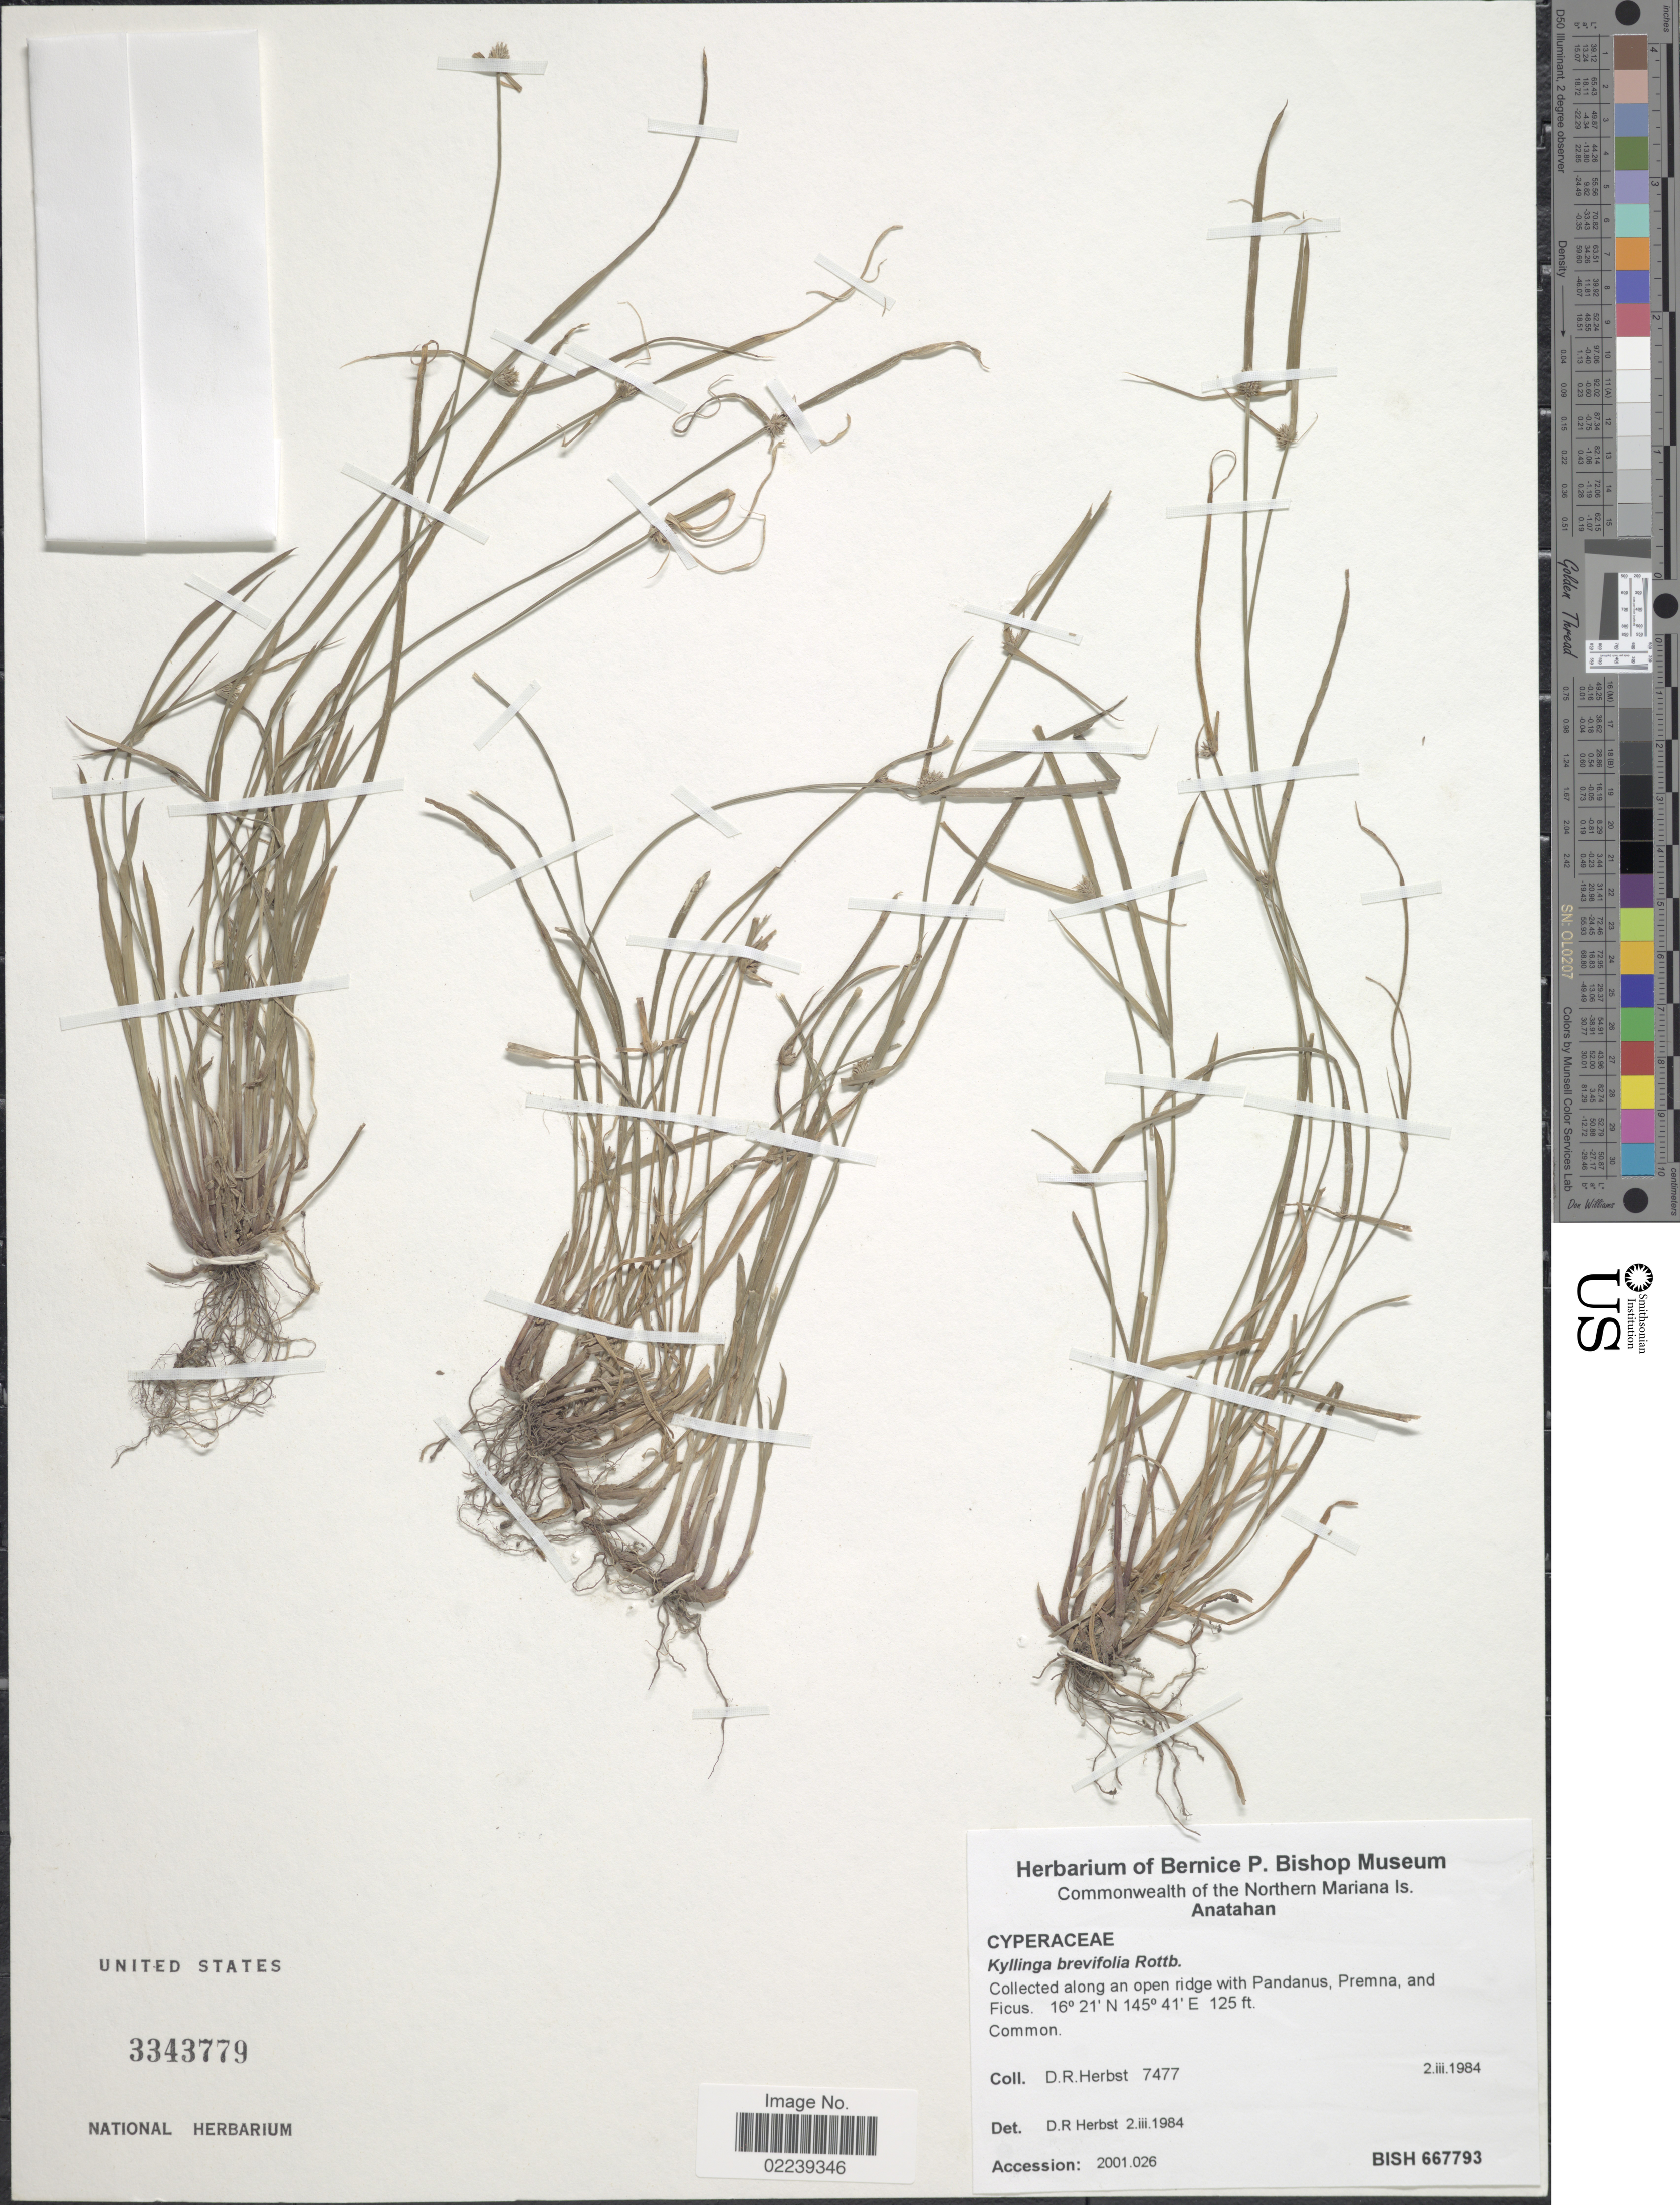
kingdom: Plantae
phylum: Tracheophyta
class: Liliopsida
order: Poales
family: Cyperaceae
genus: Cyperus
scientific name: Cyperus brevifolius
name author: (Rottb.) Hassk.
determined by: Strong, M. T., (US), Smithsonian Institution - National Museum of Natural History (UNITED STATES)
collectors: D. R. Herbst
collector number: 7477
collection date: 1984-03-02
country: Northern Mariana Islands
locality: Commonwealth of the Northern Mariana Is. Anatahan, Collected along an open ridge with Pandanus, Premna, and Ficus. Common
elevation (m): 38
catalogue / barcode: US 3343779